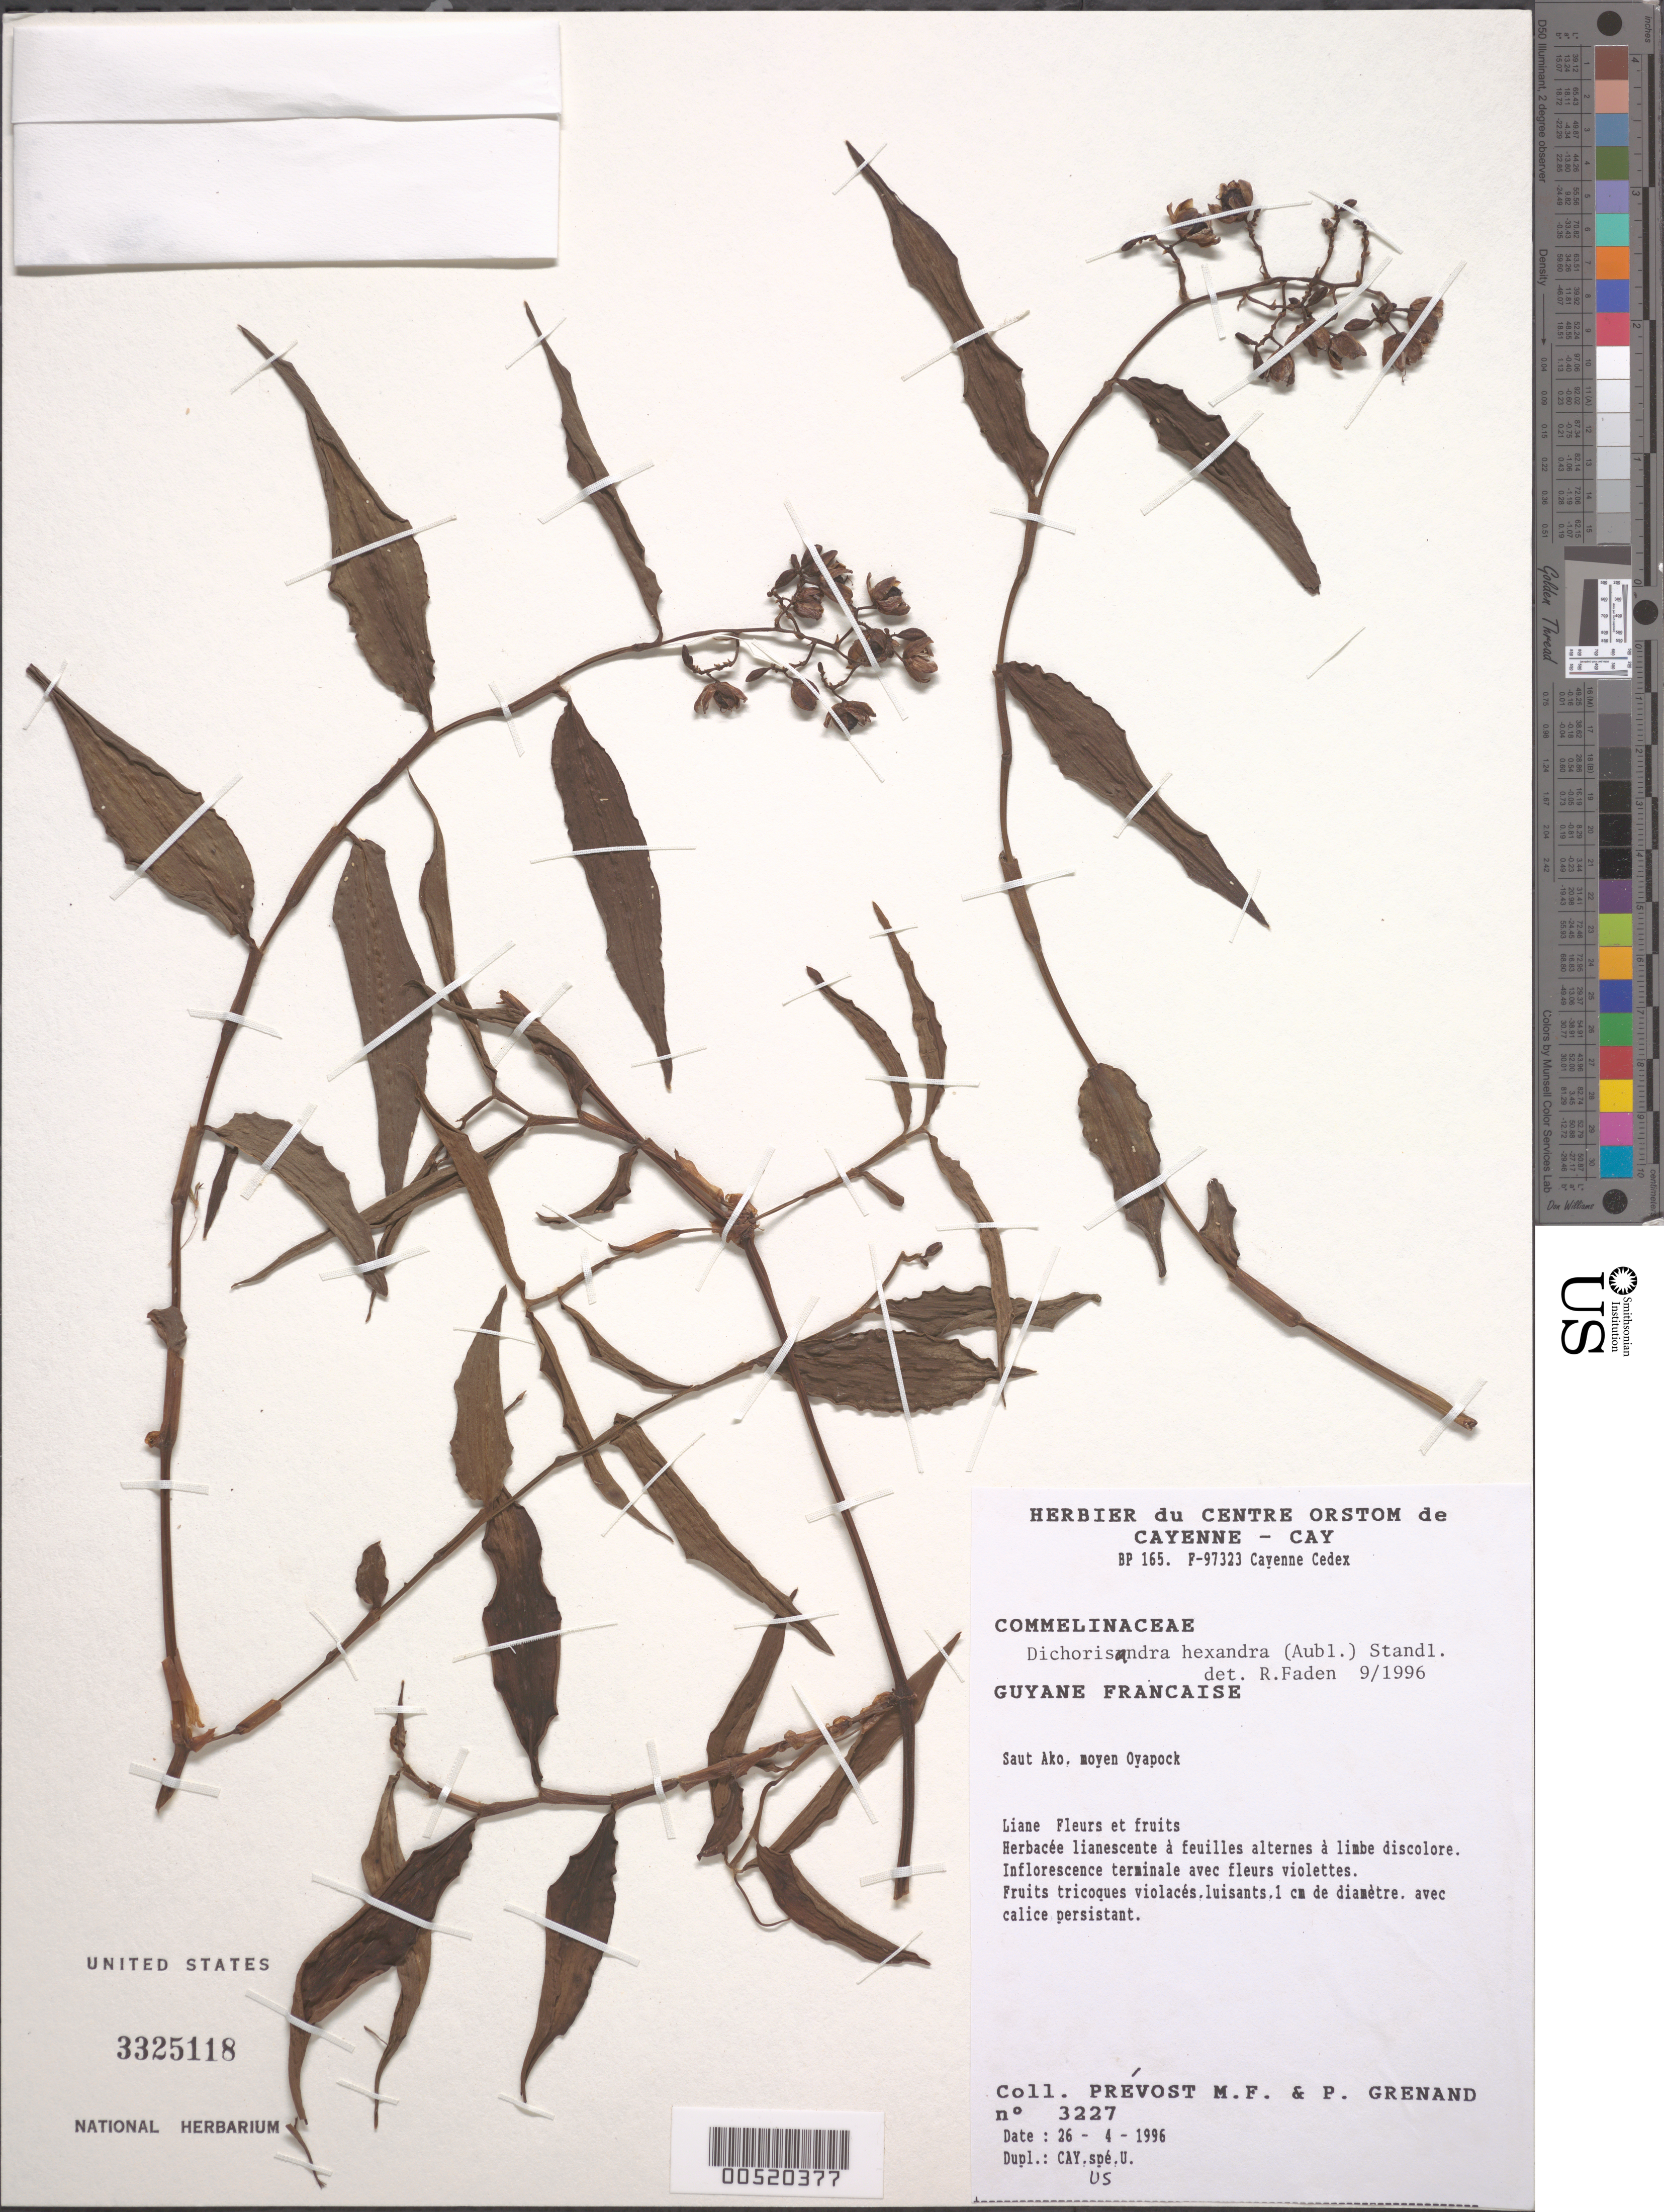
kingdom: Plantae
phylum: Tracheophyta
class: Liliopsida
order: Commelinales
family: Commelinaceae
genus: Dichorisandra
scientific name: Dichorisandra hexandra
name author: (Aubl.) Standl.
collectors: M.-F. Prévost & P. Grenand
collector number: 3227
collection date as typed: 26 Apr 1996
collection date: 1996-04-26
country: French Guiana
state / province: Cayenne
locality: Saut ako. moyen oyapock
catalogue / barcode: US 3325118